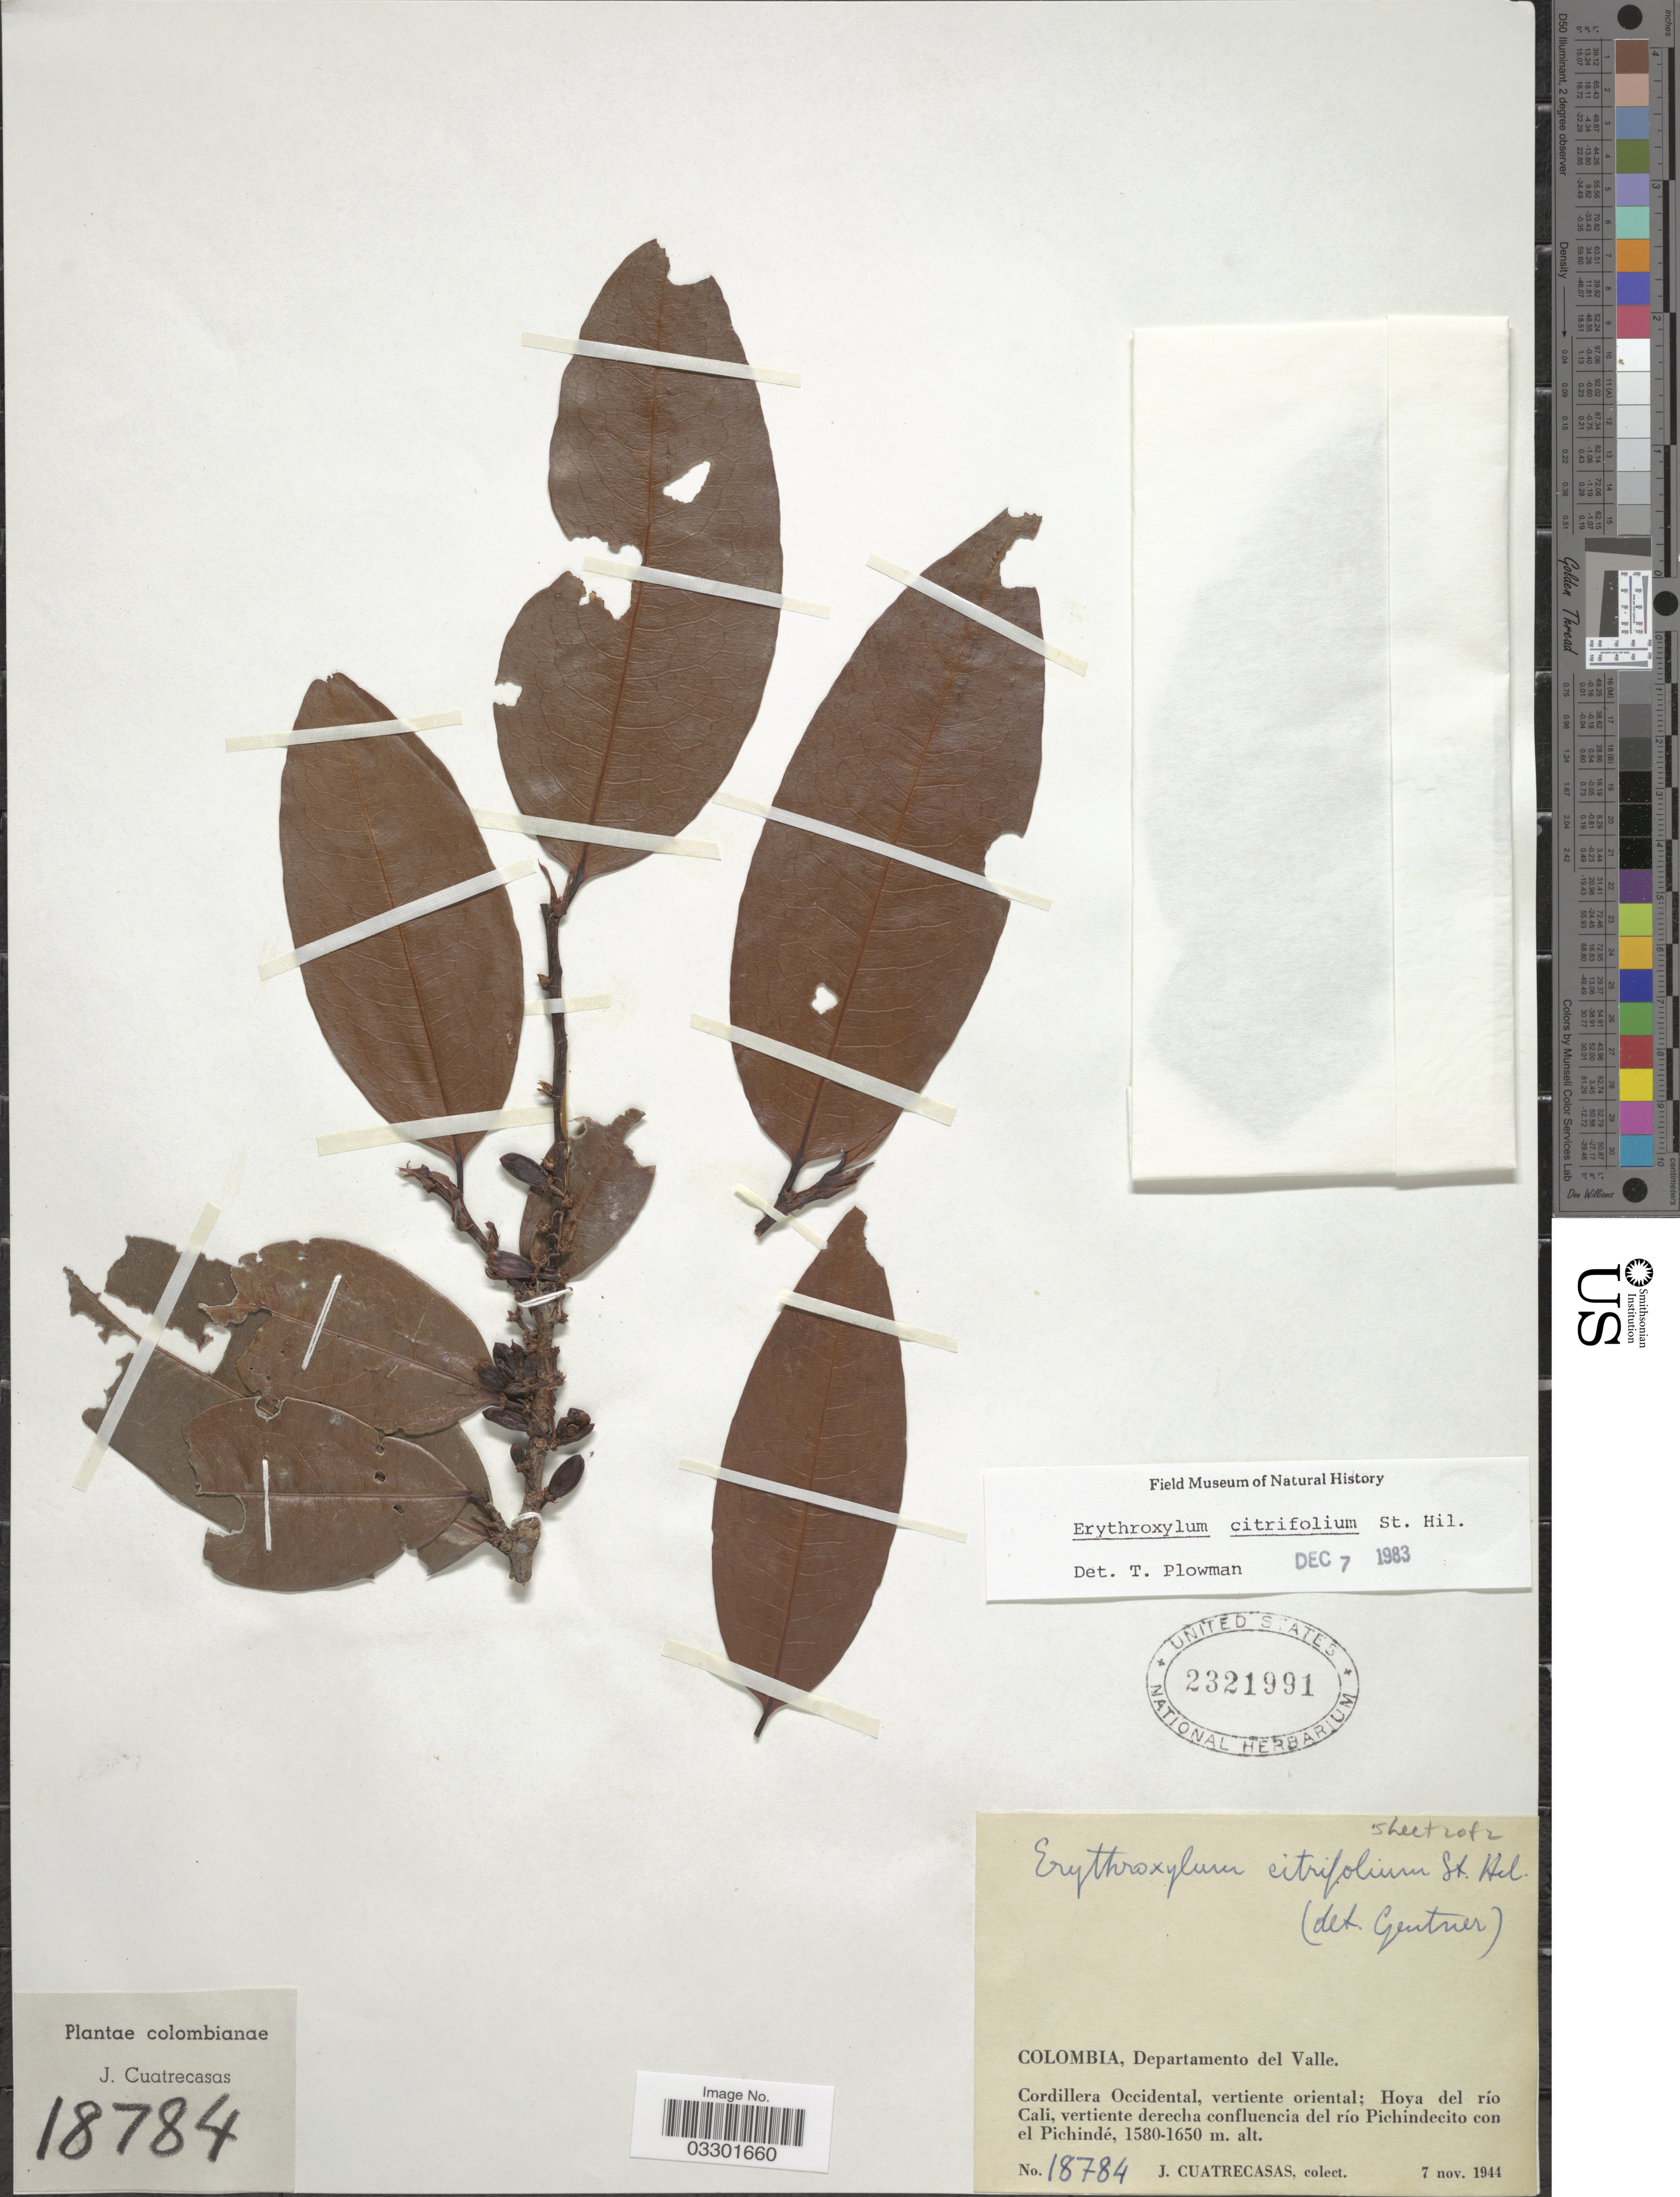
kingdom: Plantae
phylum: Tracheophyta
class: Magnoliopsida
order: Malpighiales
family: Erythroxylaceae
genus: Erythroxylum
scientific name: Erythroxylum citrifolium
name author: A. St.-Hil.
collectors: J. Cuatrecasas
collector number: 18784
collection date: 1944-11-07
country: Colombia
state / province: Valle del Cauca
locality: Departamento del Valle. Cordillera Occidental, vertiente oriental; Hoya del río Cali, vertiente derecha confluencia del río Pichindecito con el Pichindé.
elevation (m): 1580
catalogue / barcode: US 2321991